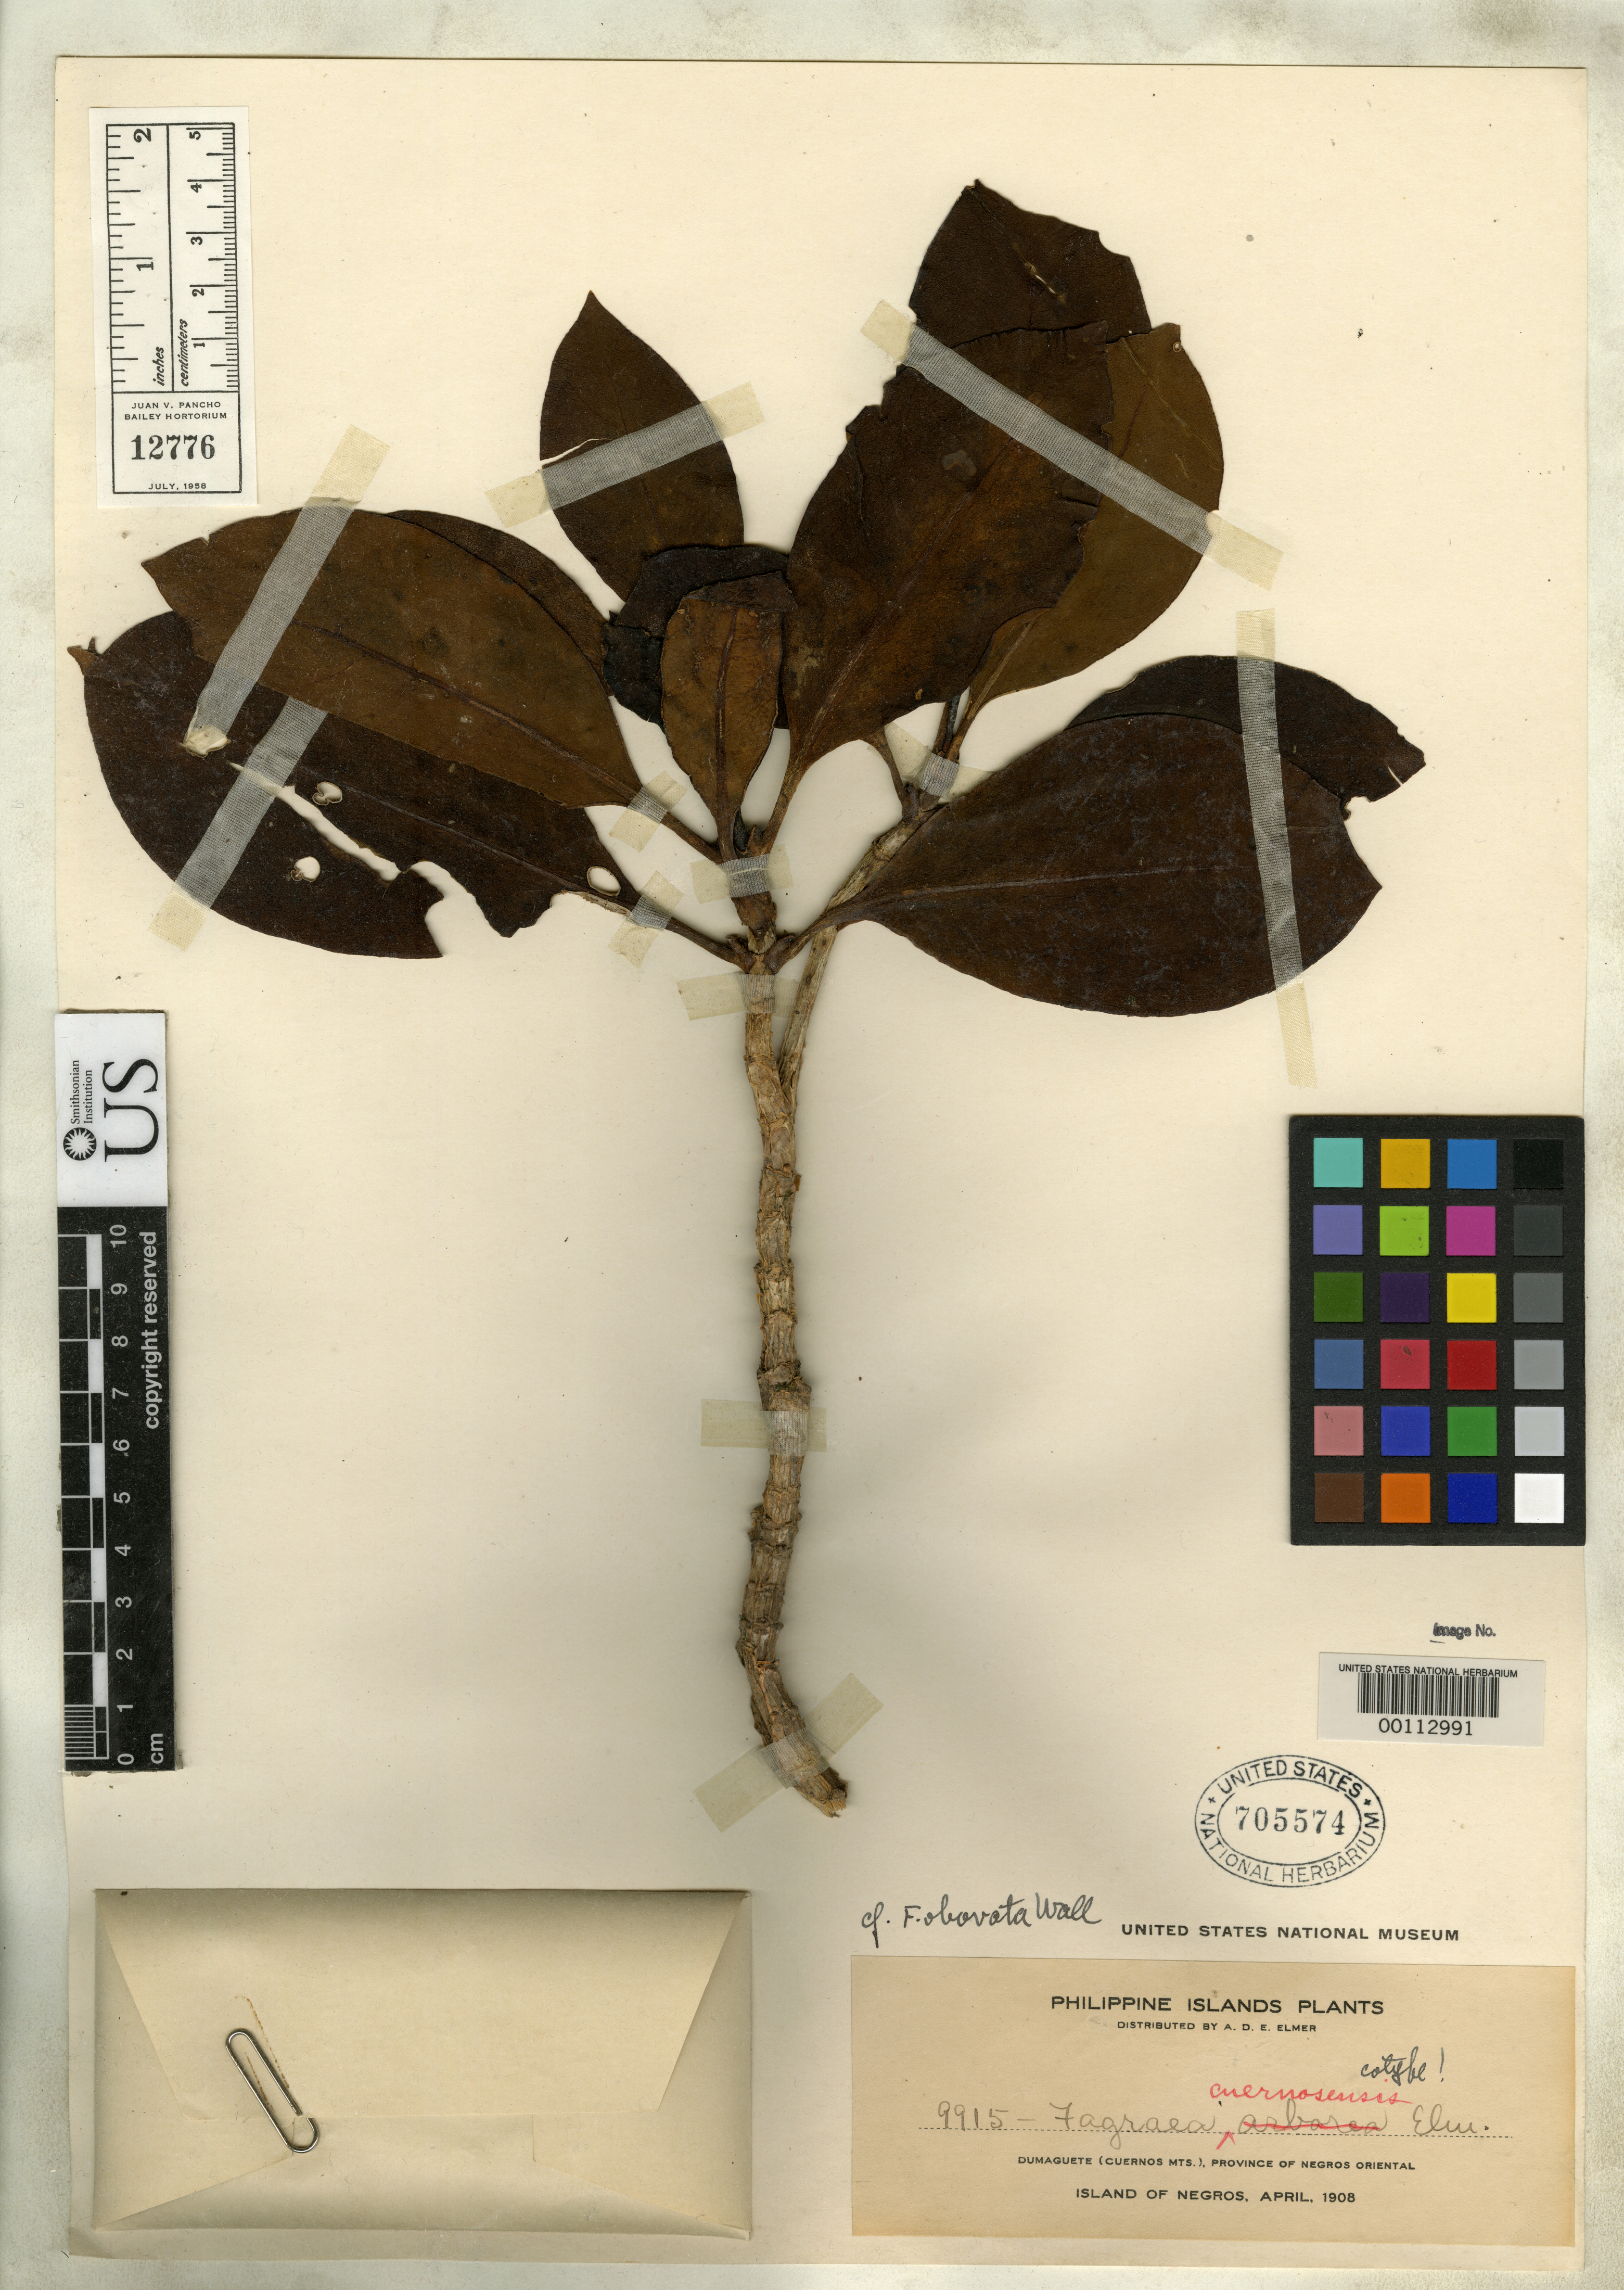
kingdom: Plantae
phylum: Tracheophyta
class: Magnoliopsida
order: Gentianales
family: Gentianaceae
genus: Fagraea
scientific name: Fagraea cuernosensis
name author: Elmer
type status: Isotype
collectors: A. D. E. Elmer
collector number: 9915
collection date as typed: Apr 1908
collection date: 1908-04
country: Philippines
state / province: Central Visayas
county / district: Negros Oriental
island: Negros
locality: Dumaguete, Cuernos Mts.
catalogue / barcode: US 705574